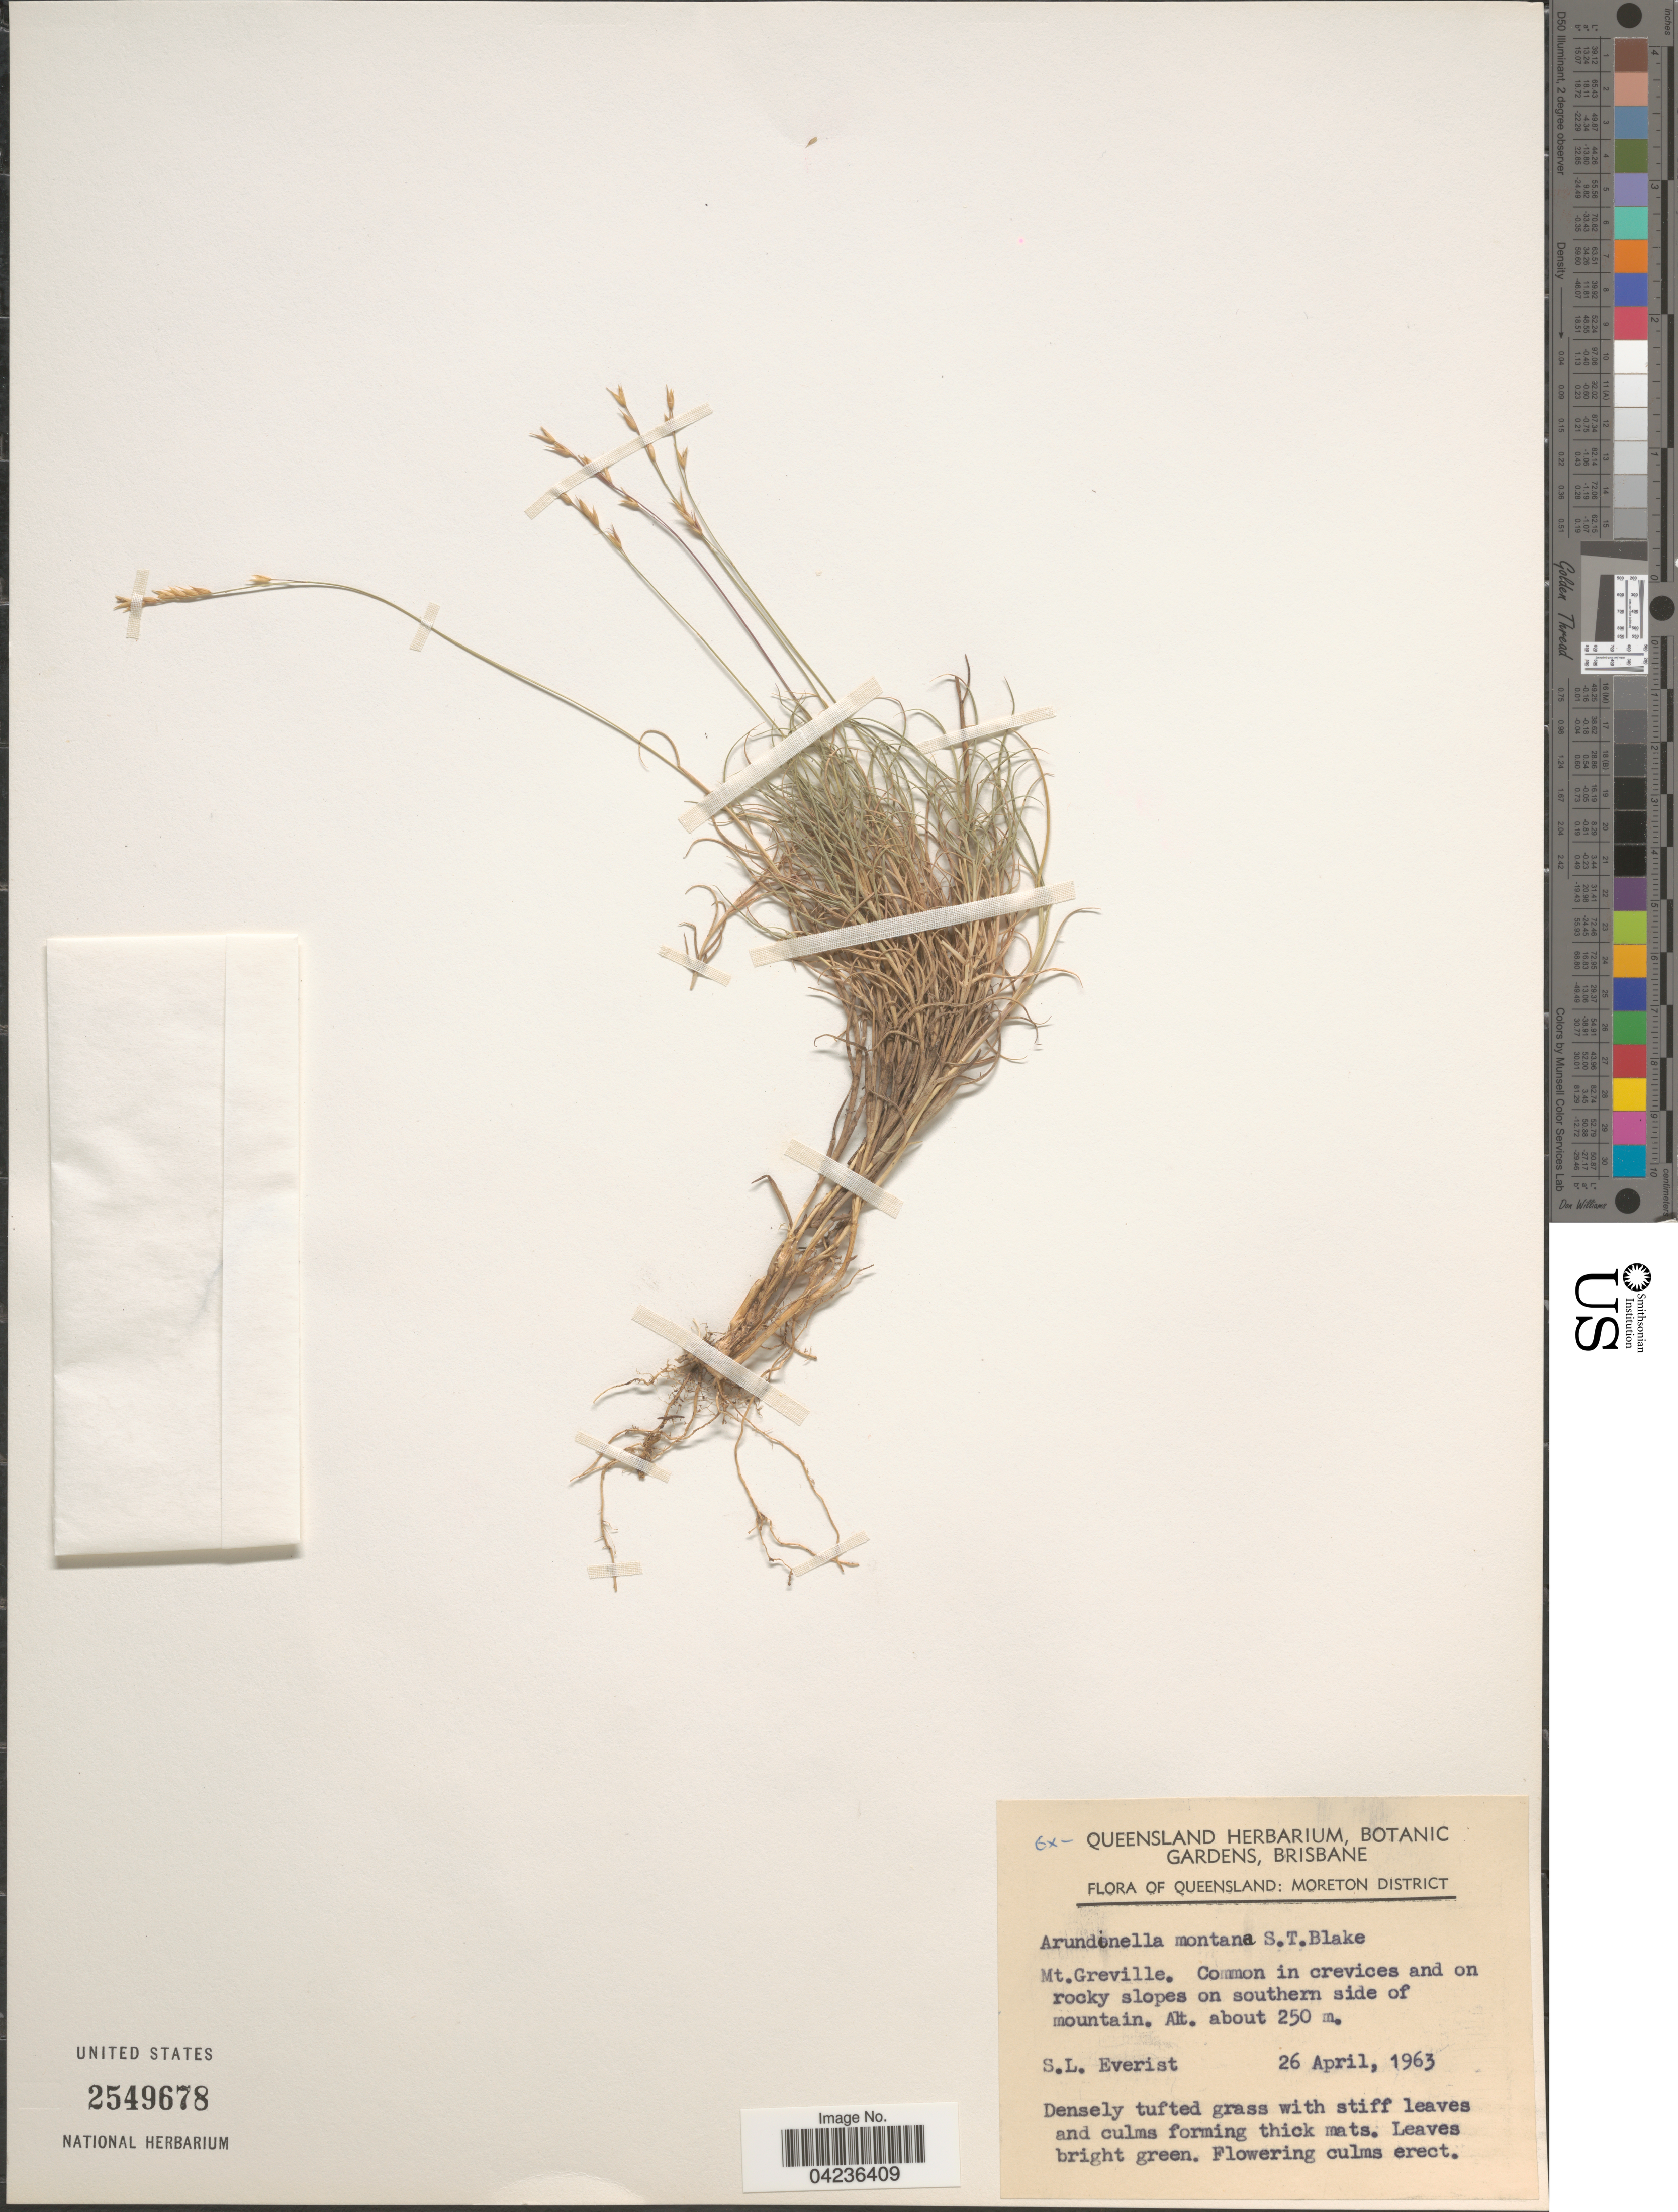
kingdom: Plantae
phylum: Tracheophyta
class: Liliopsida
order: Poales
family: Poaceae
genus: Arundinella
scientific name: Arundinella montana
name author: S.T. Blake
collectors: S. Everist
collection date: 1963-04-26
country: Australia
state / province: Queensland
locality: Moreton District. Mt. Greville. Common in crevices and on rocky slopes on southern side of mountain.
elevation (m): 250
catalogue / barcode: US 2549678